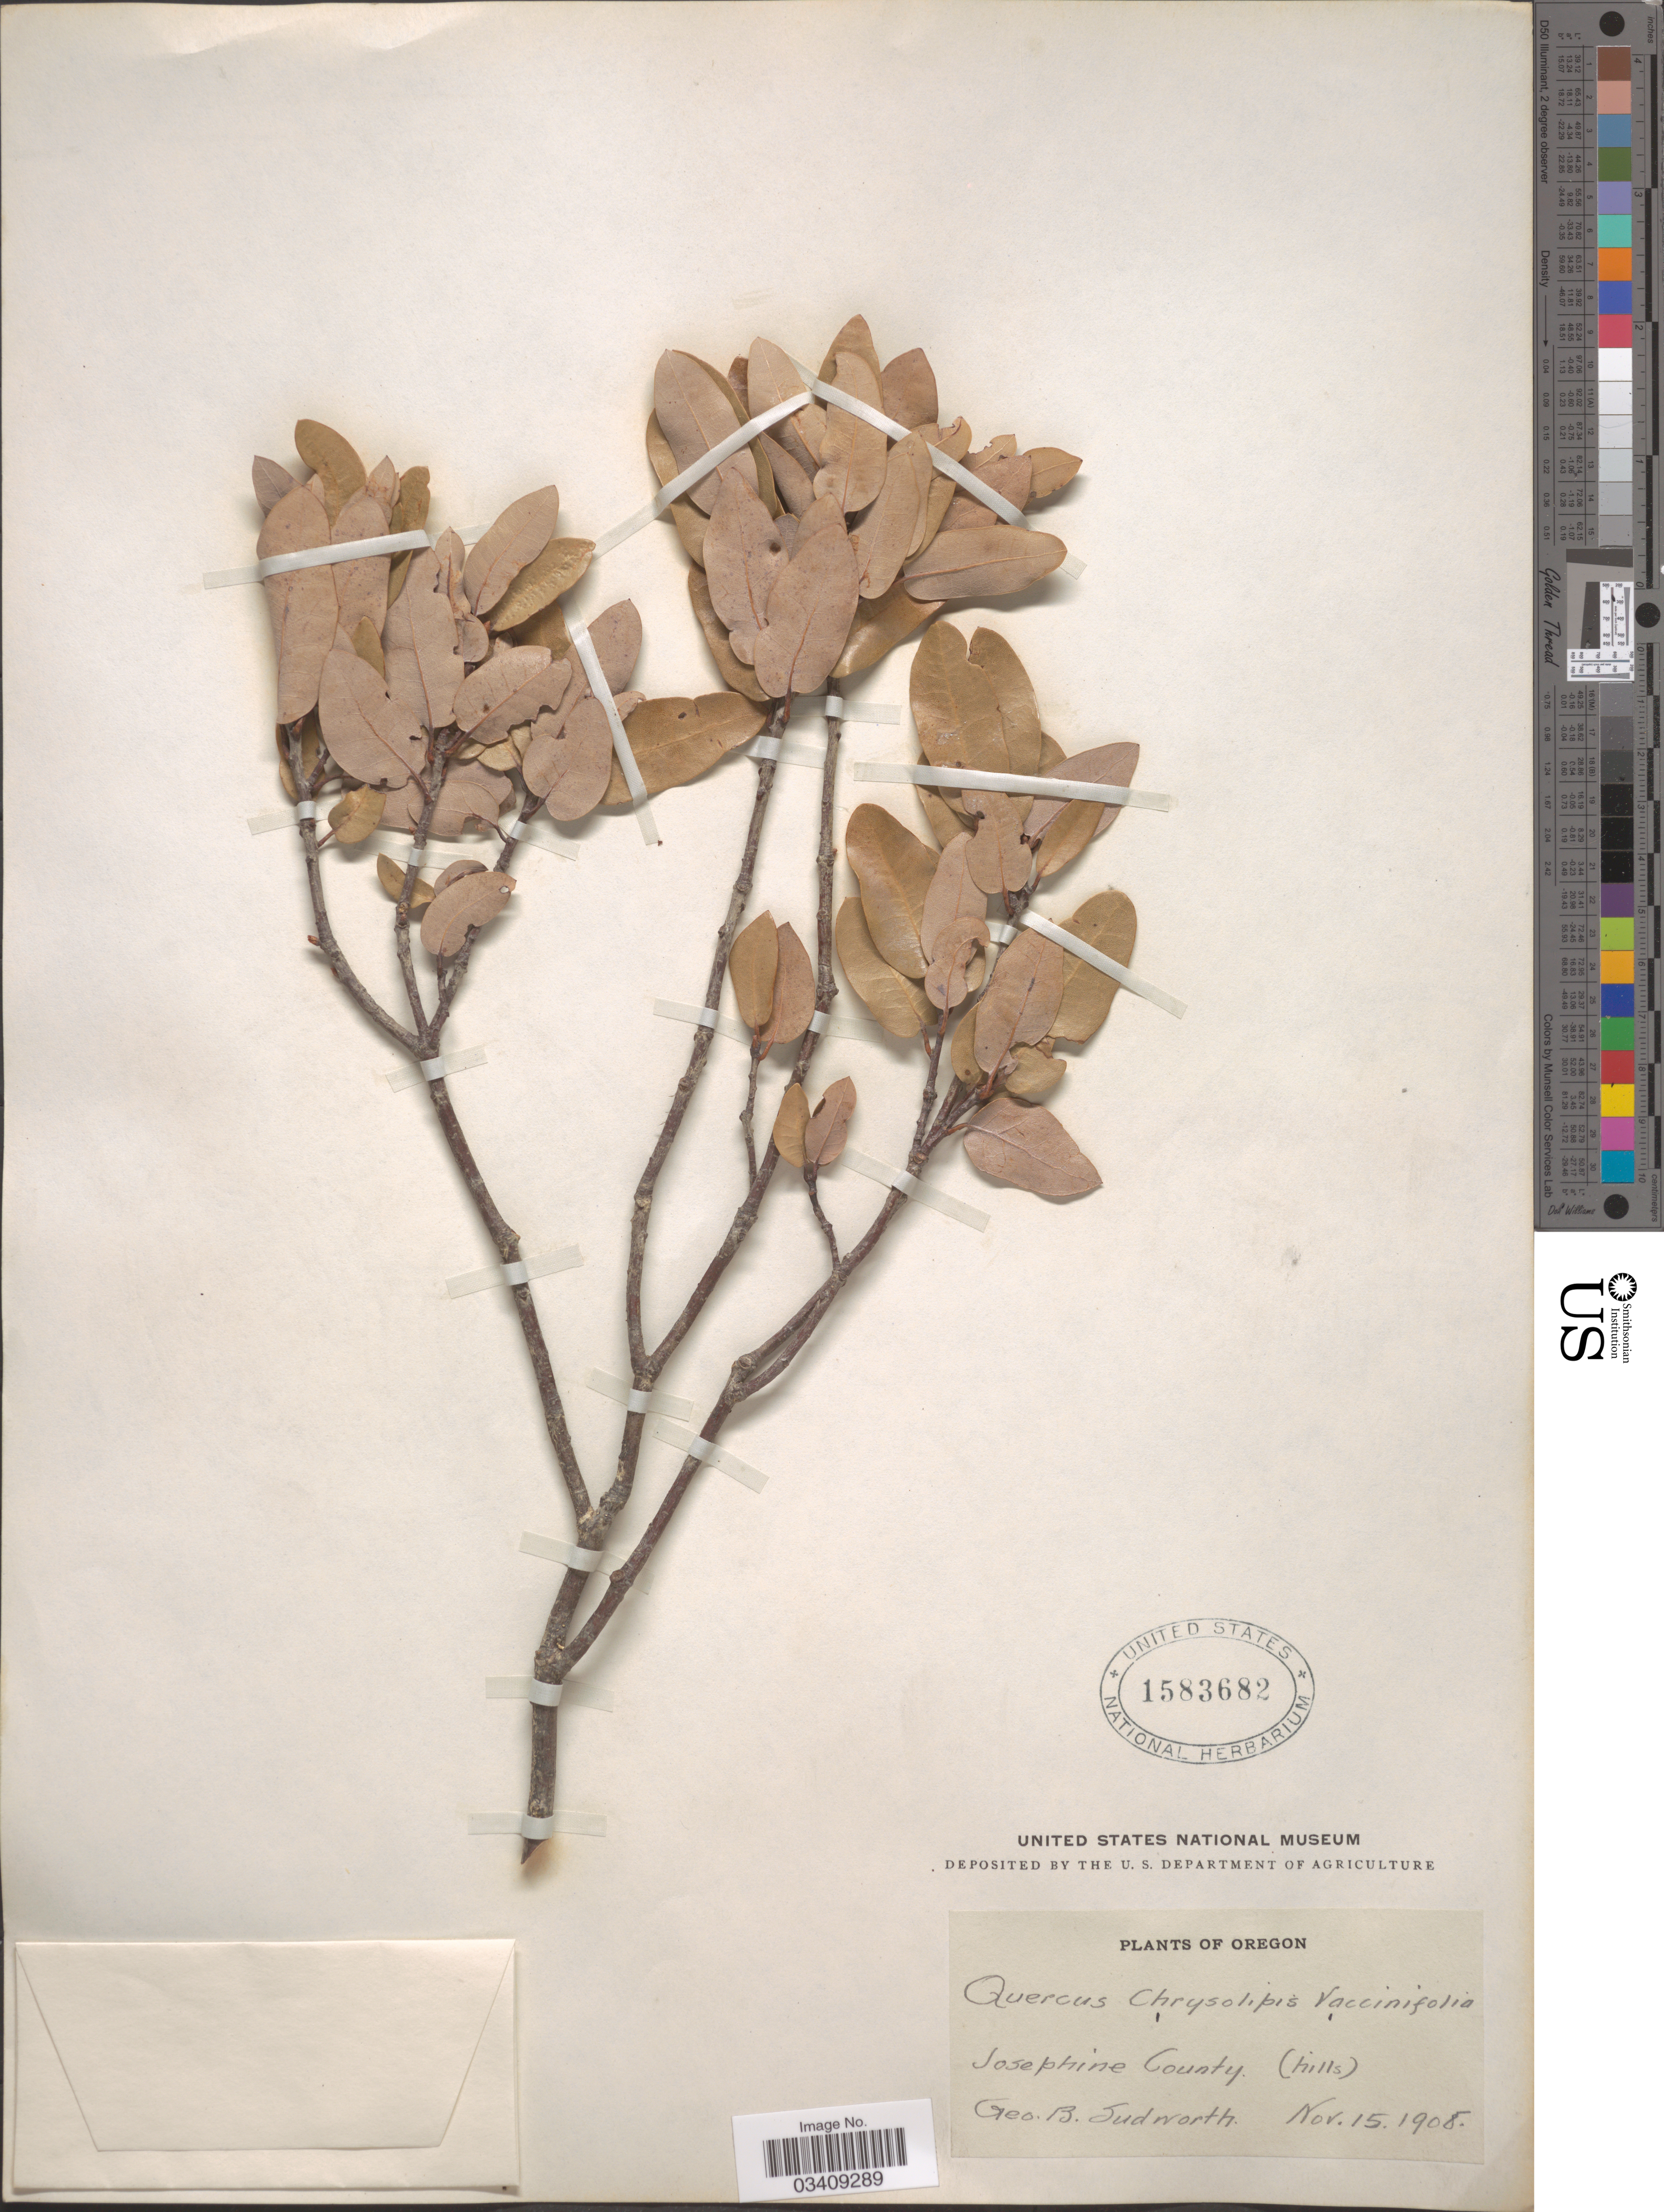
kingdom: Plantae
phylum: Tracheophyta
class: Magnoliopsida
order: Fagales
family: Fagaceae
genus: Quercus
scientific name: Quercus sp.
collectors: G. B. Sudworth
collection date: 1908-11-15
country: United States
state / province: Oregon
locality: Josephine County, (hills).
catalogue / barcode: US 1583682